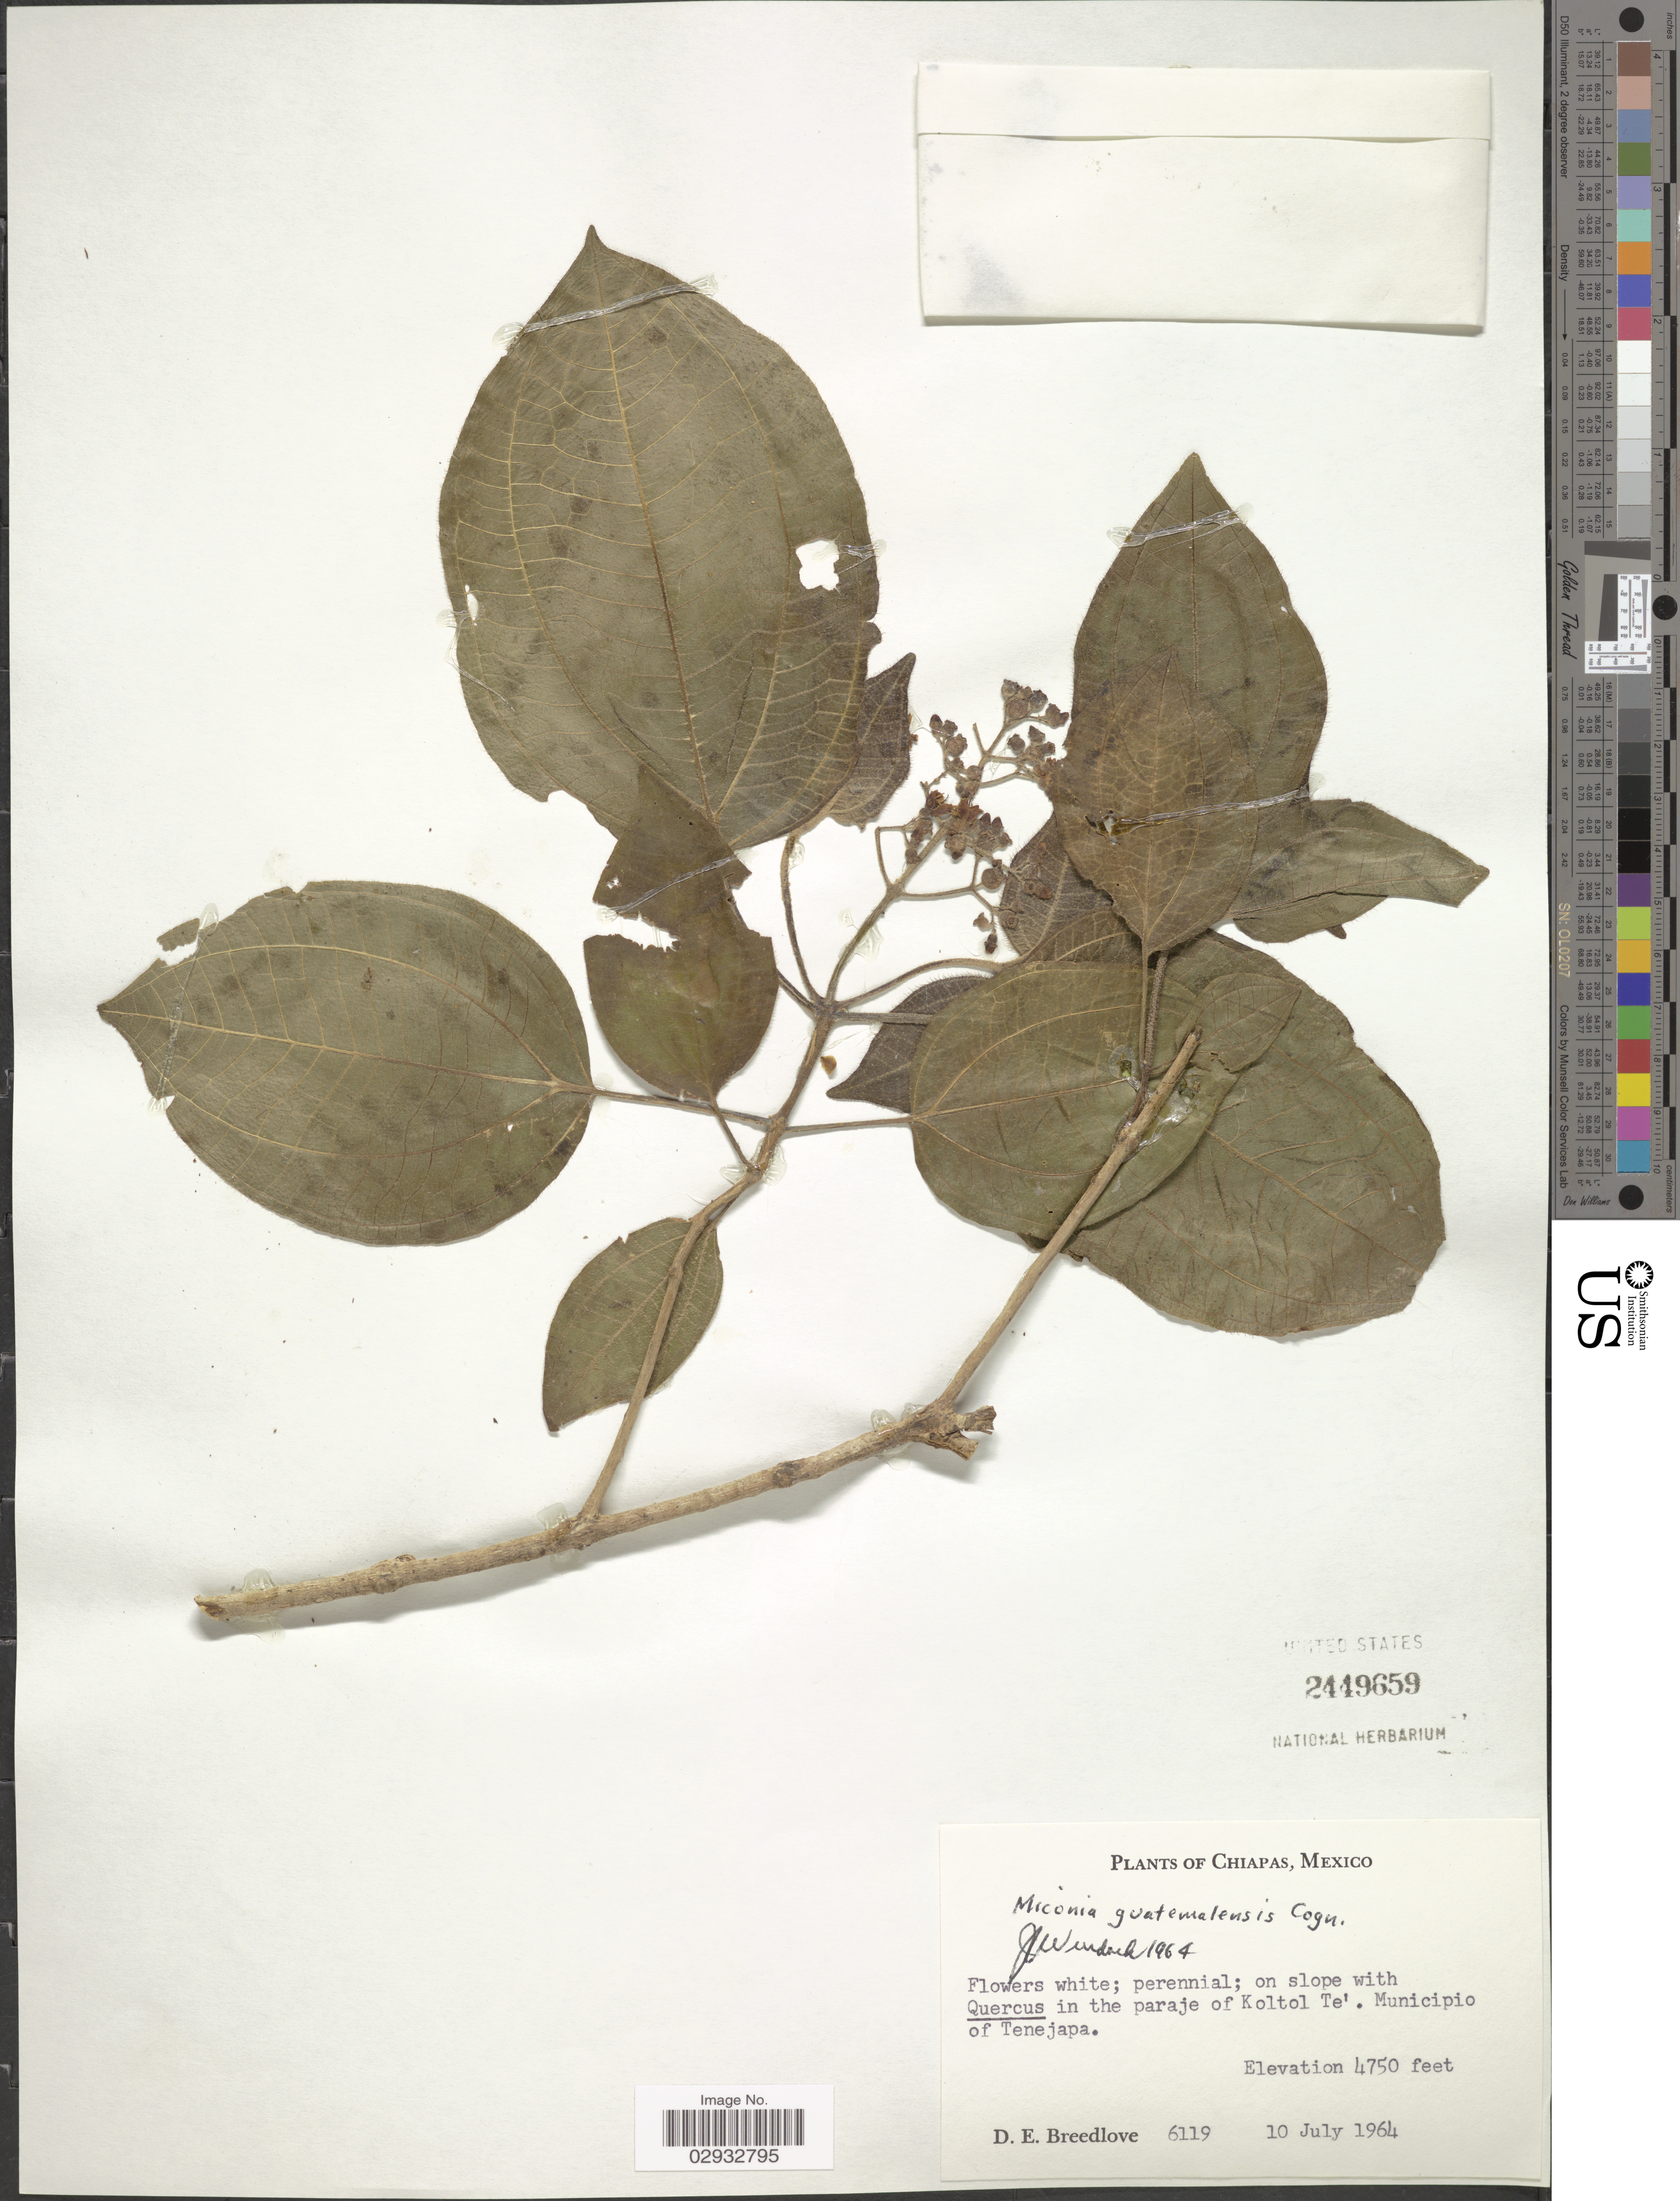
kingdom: Plantae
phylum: Tracheophyta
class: Magnoliopsida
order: Myrtales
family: Melastomataceae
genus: Miconia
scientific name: Miconia guatemalensis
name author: Cogn. in Donn. Sm.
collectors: D. E. Breedlove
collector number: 6119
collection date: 1964-07-10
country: Mexico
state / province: Chiapas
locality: In the paraje of Koltol Te'. Municipio of Tenejapa.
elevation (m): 1448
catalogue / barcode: US 2449659